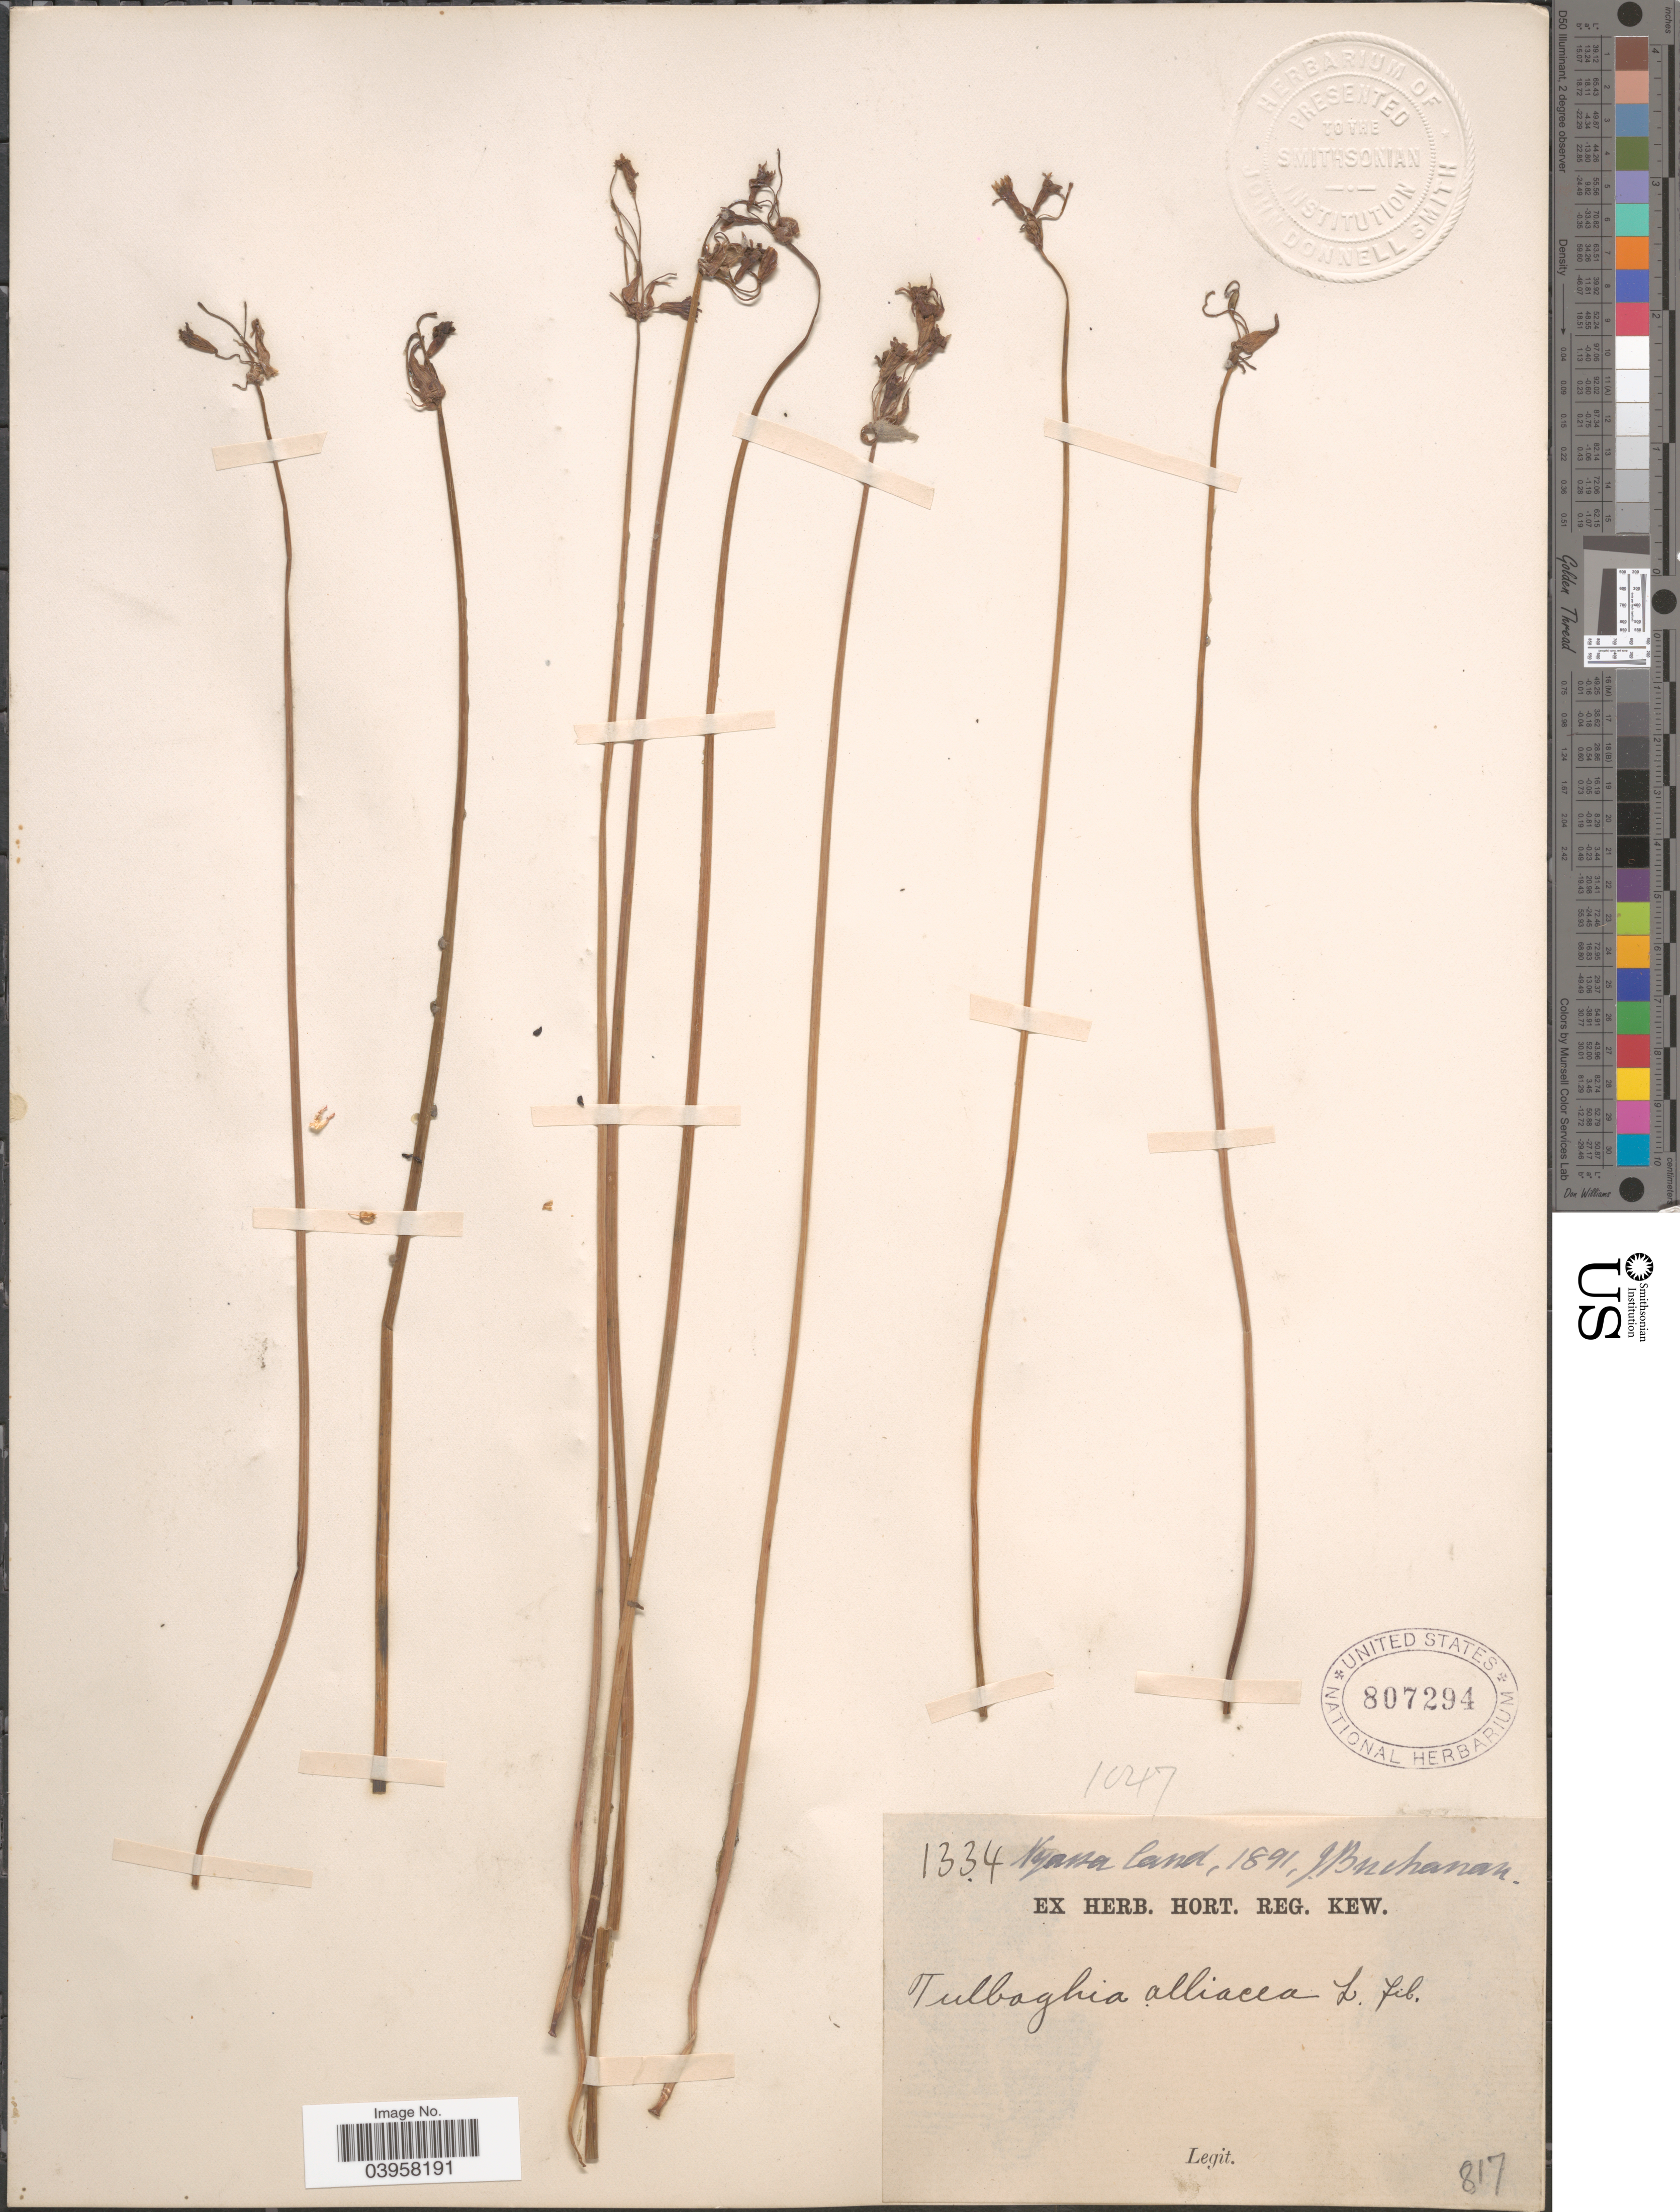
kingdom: Plantae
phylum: Tracheophyta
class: Liliopsida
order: Asparagales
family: Amaryllidaceae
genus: Tulbaghia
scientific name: Tulbaghia alliacea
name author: L. f.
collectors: J. Buchanan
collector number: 1334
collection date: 1891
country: Malawi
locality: Nyassa land.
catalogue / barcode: US 807294